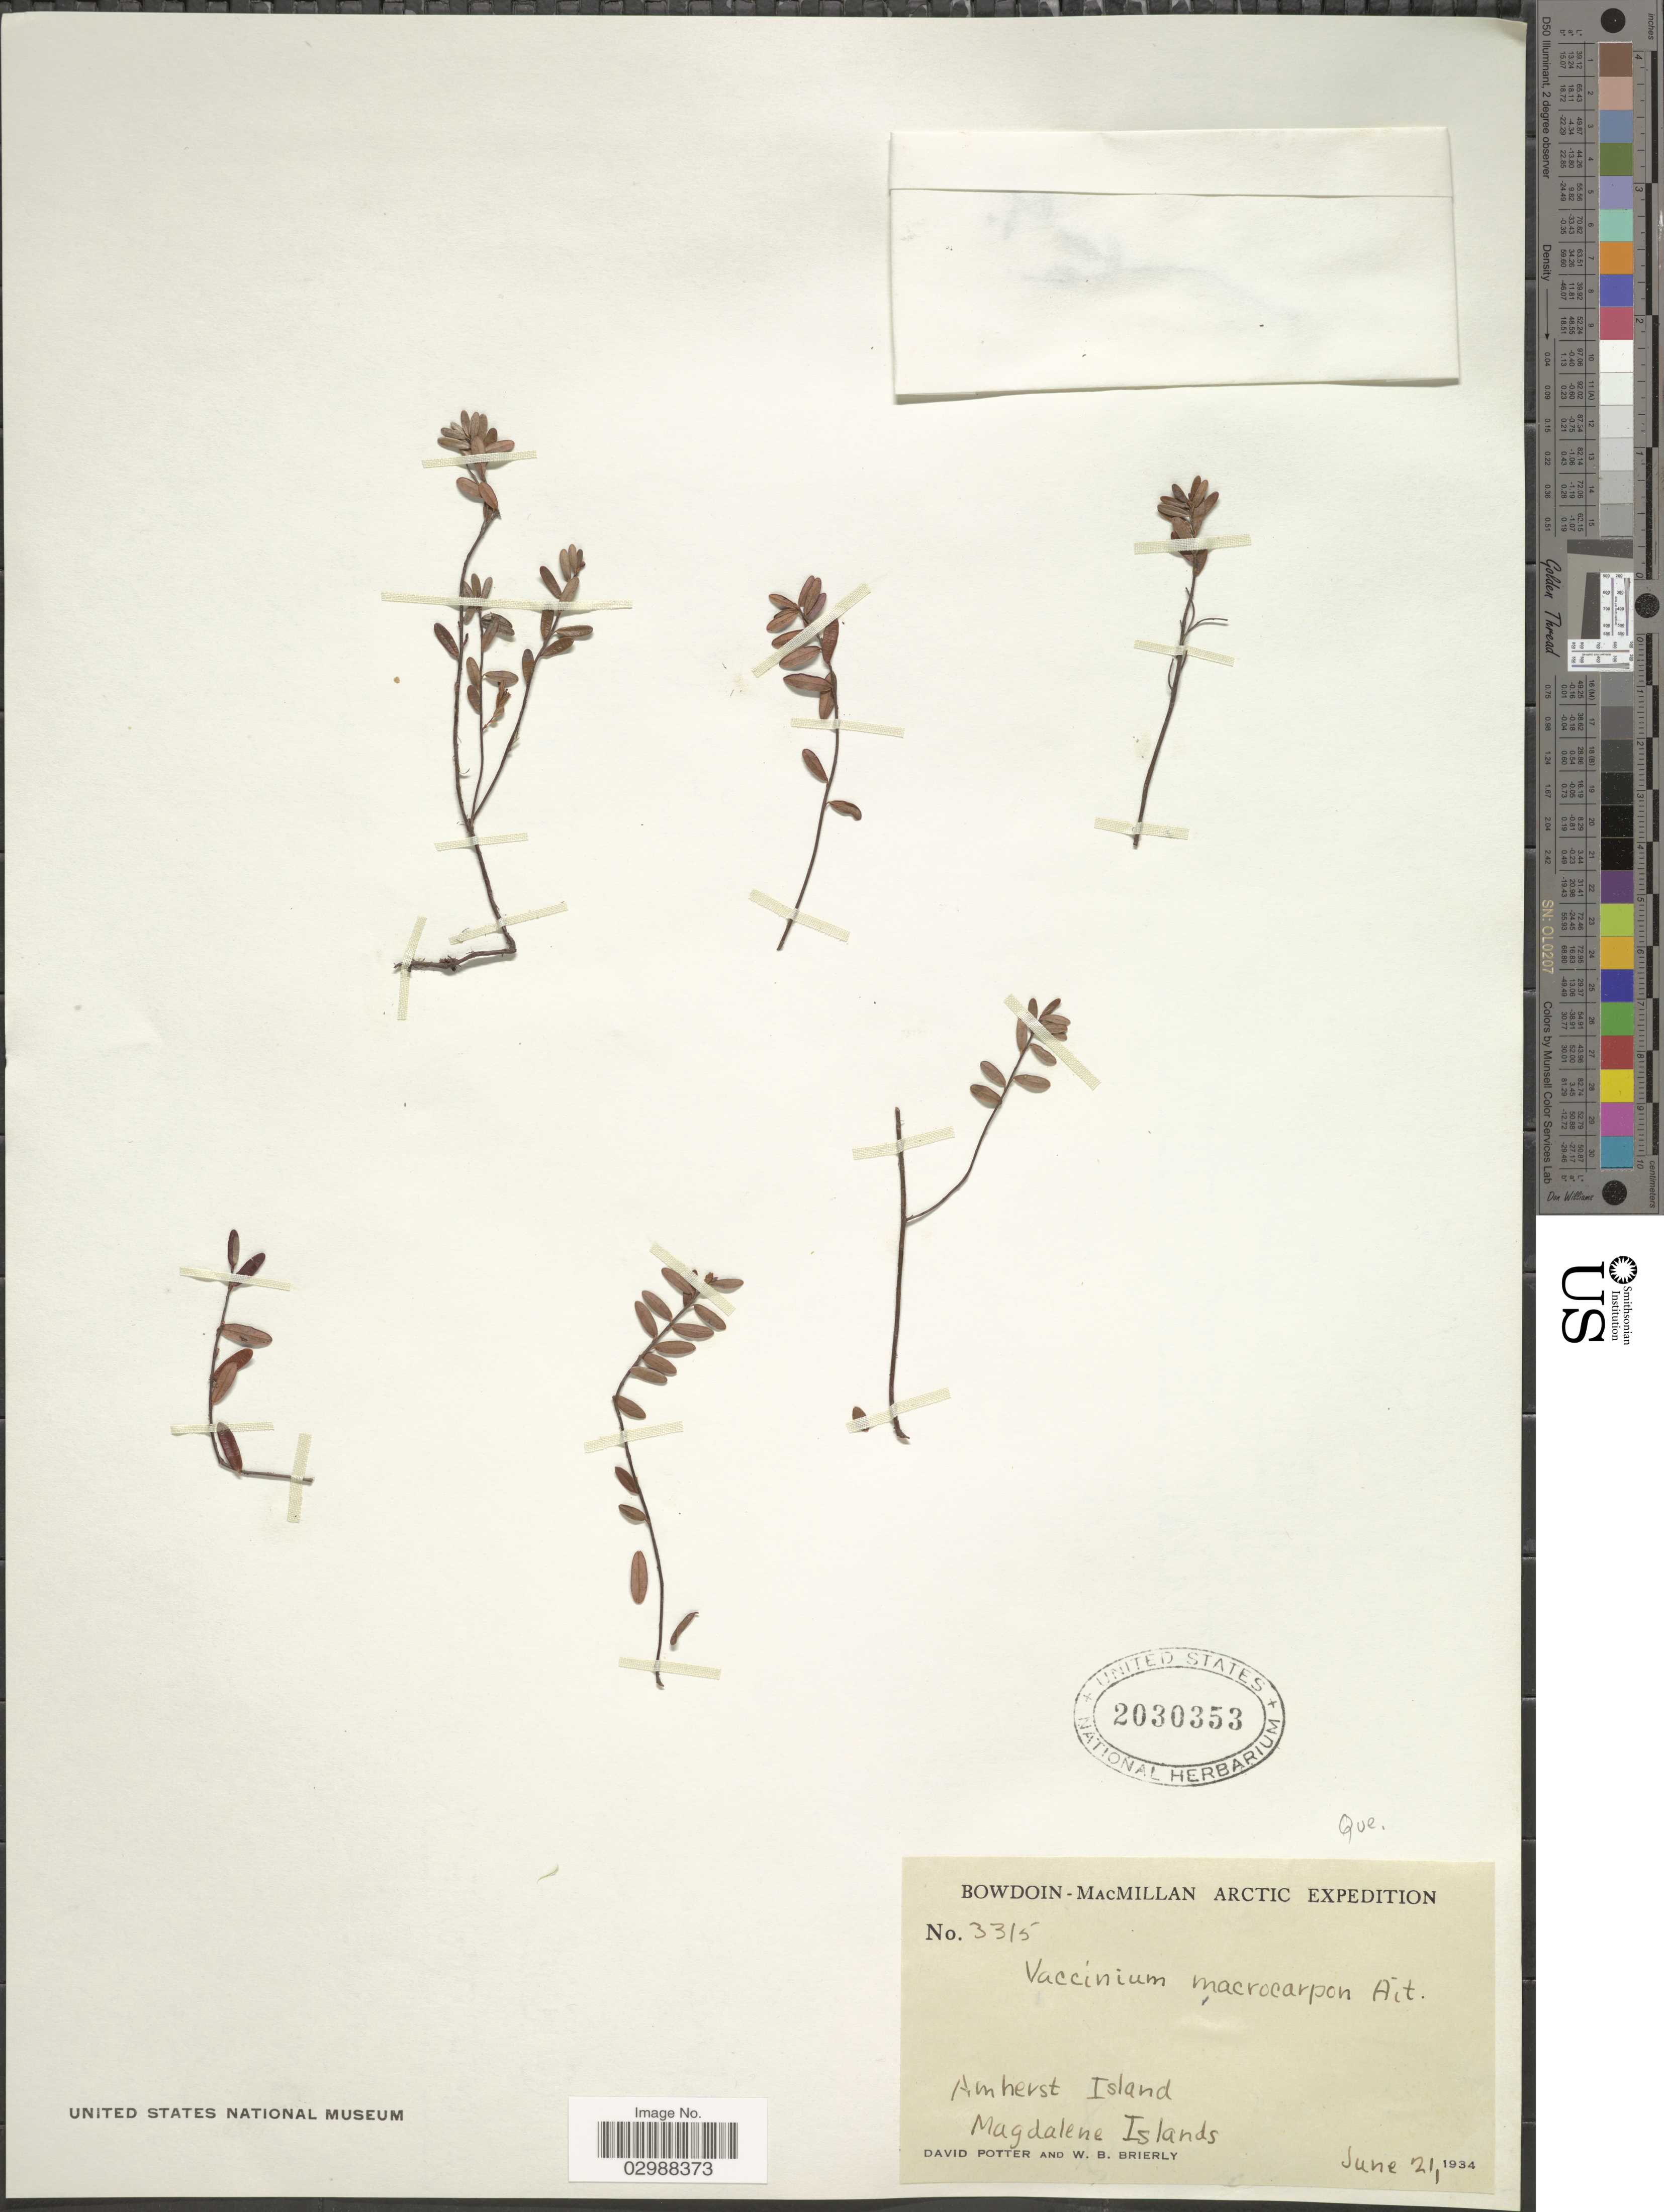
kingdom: Plantae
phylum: Tracheophyta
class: Magnoliopsida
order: Ericales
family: Ericaceae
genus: Vaccinium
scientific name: Vaccinium macrocarpon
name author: Aiton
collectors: D. Potter & W. Brierly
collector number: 3315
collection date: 1934-06-21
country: Canada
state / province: Quebec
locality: Amherst Island. Magdalene Islands.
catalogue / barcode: US 2030353